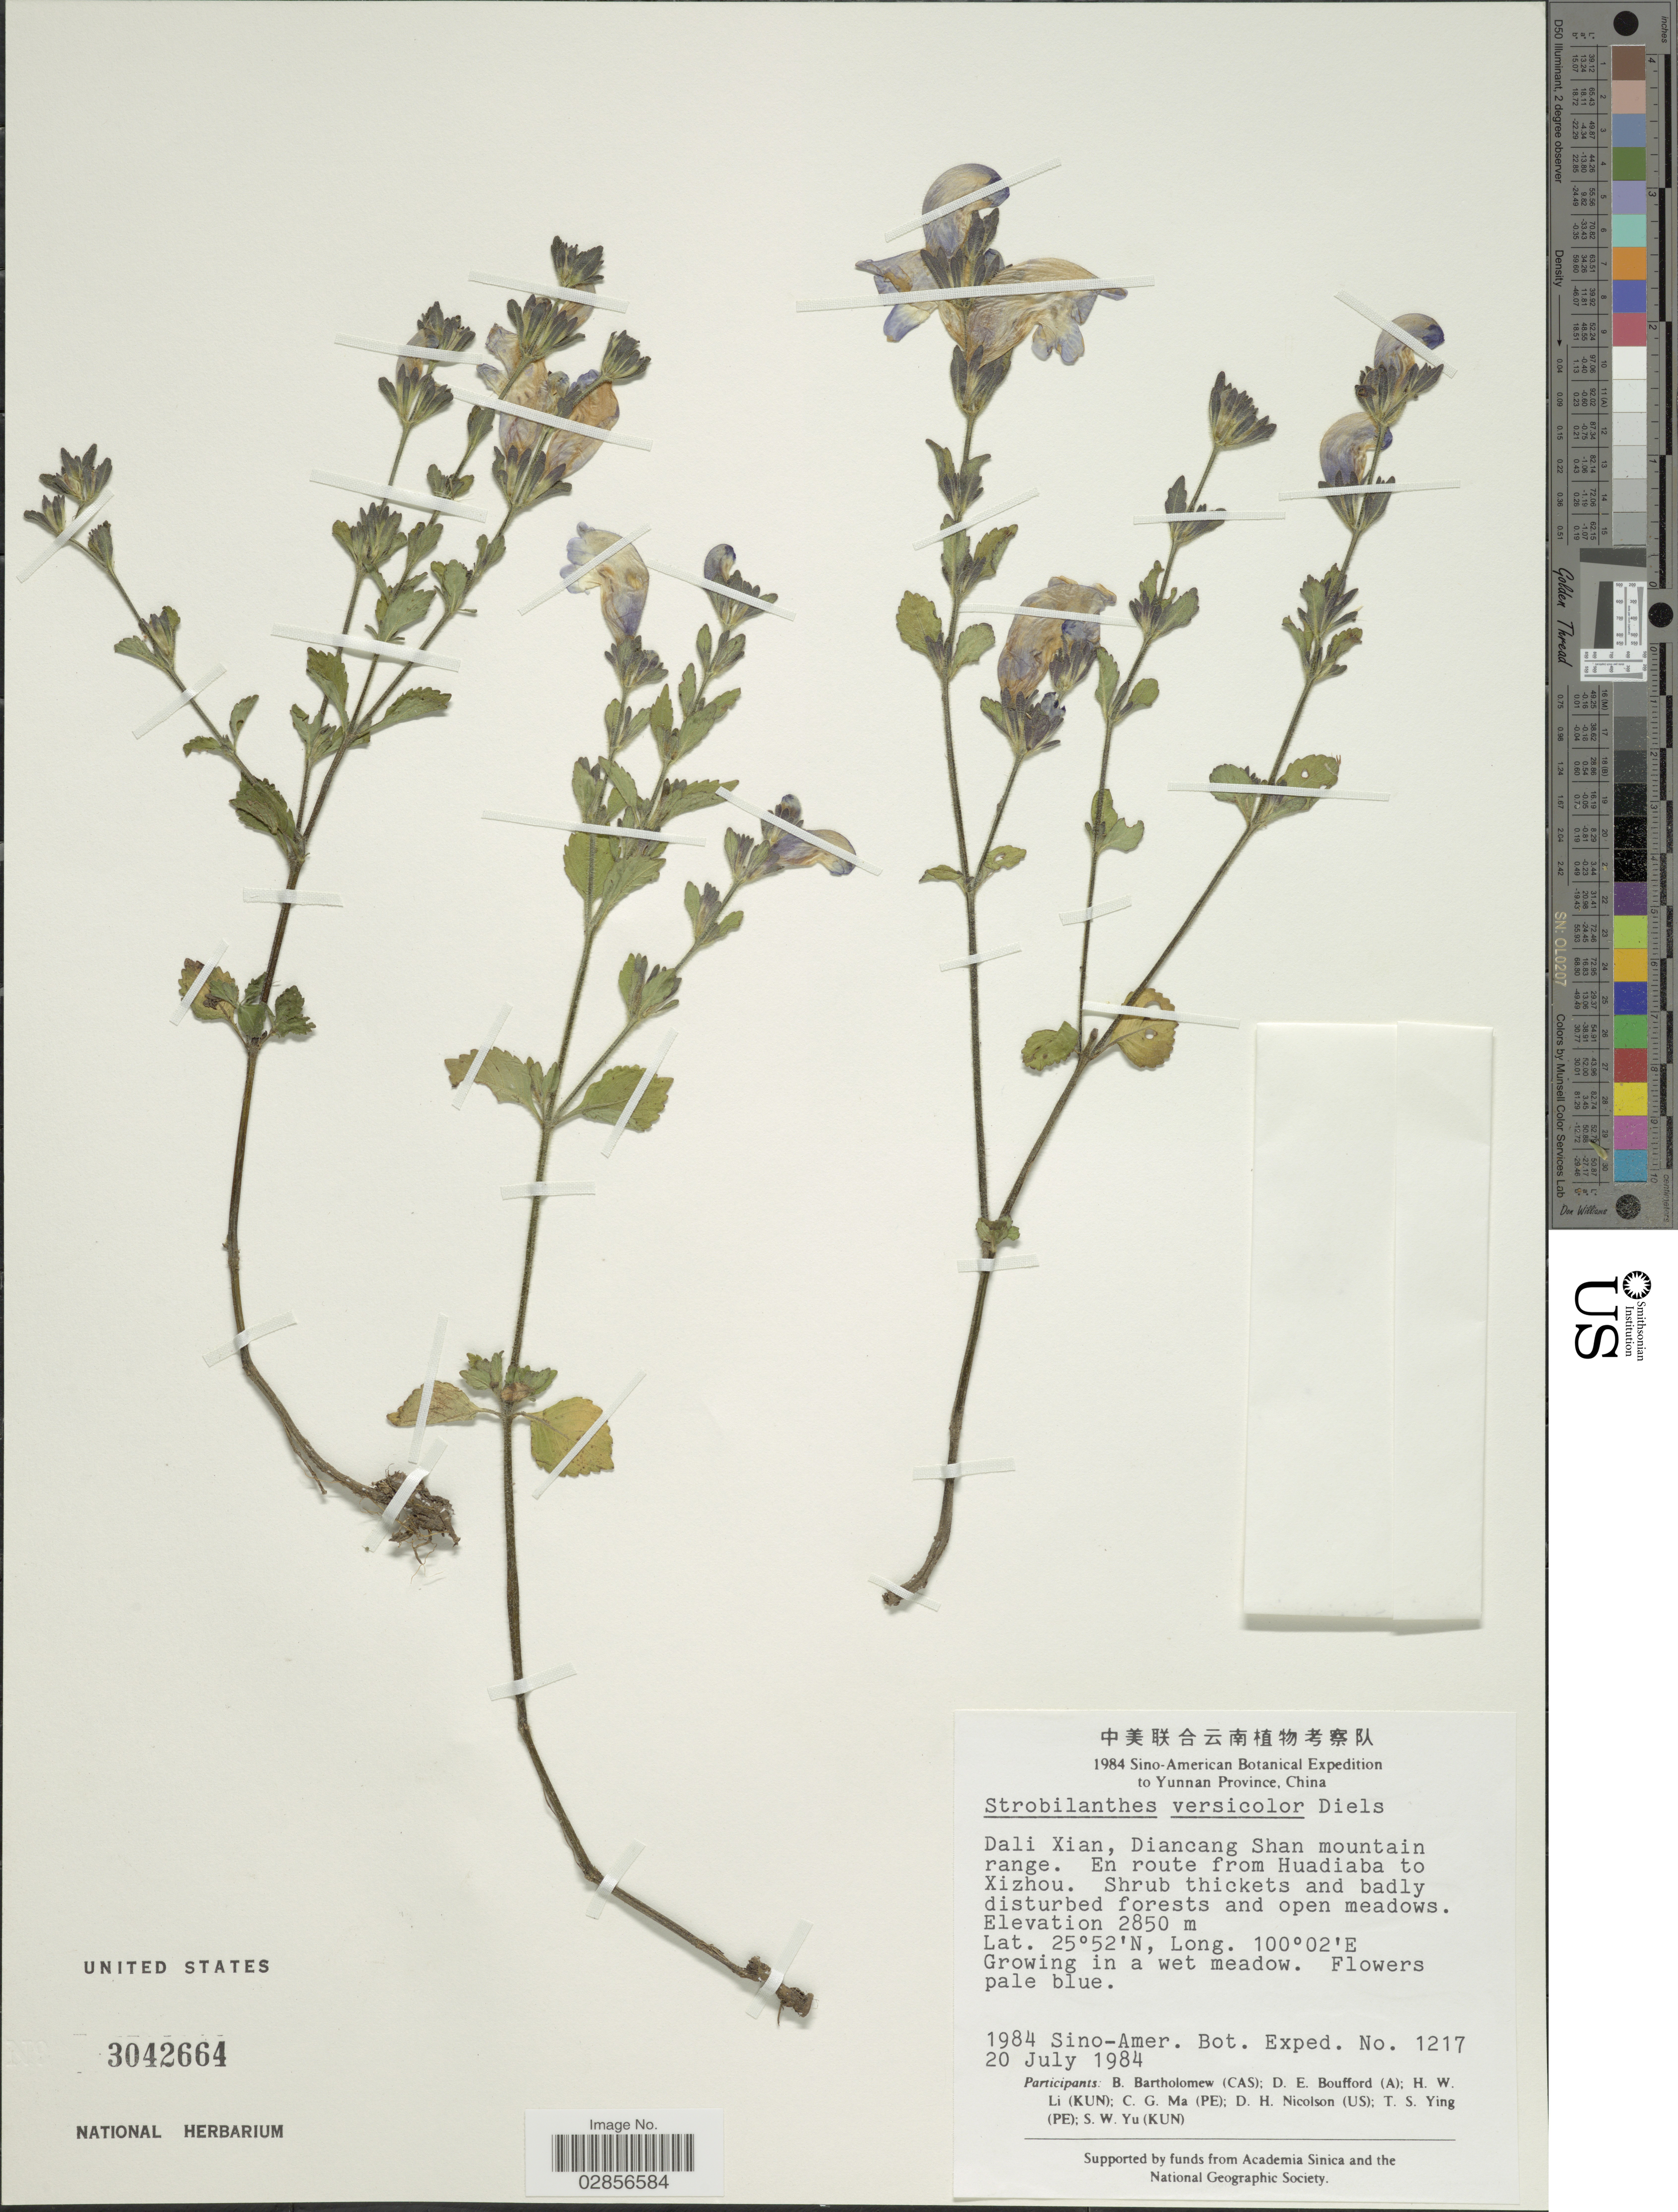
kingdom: Plantae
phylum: Tracheophyta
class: Magnoliopsida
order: Lamiales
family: Acanthaceae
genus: Strobilanthes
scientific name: Strobilanthes versicolor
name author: Diels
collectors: Sino-Amer. Bot. Exped. 1984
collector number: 1217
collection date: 1984-07-20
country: China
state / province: Yunnan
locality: Dali Xian, Diancang Shan Mountain range. En route from Huadiaba to Xizhou.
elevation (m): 2850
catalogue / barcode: US 3042664